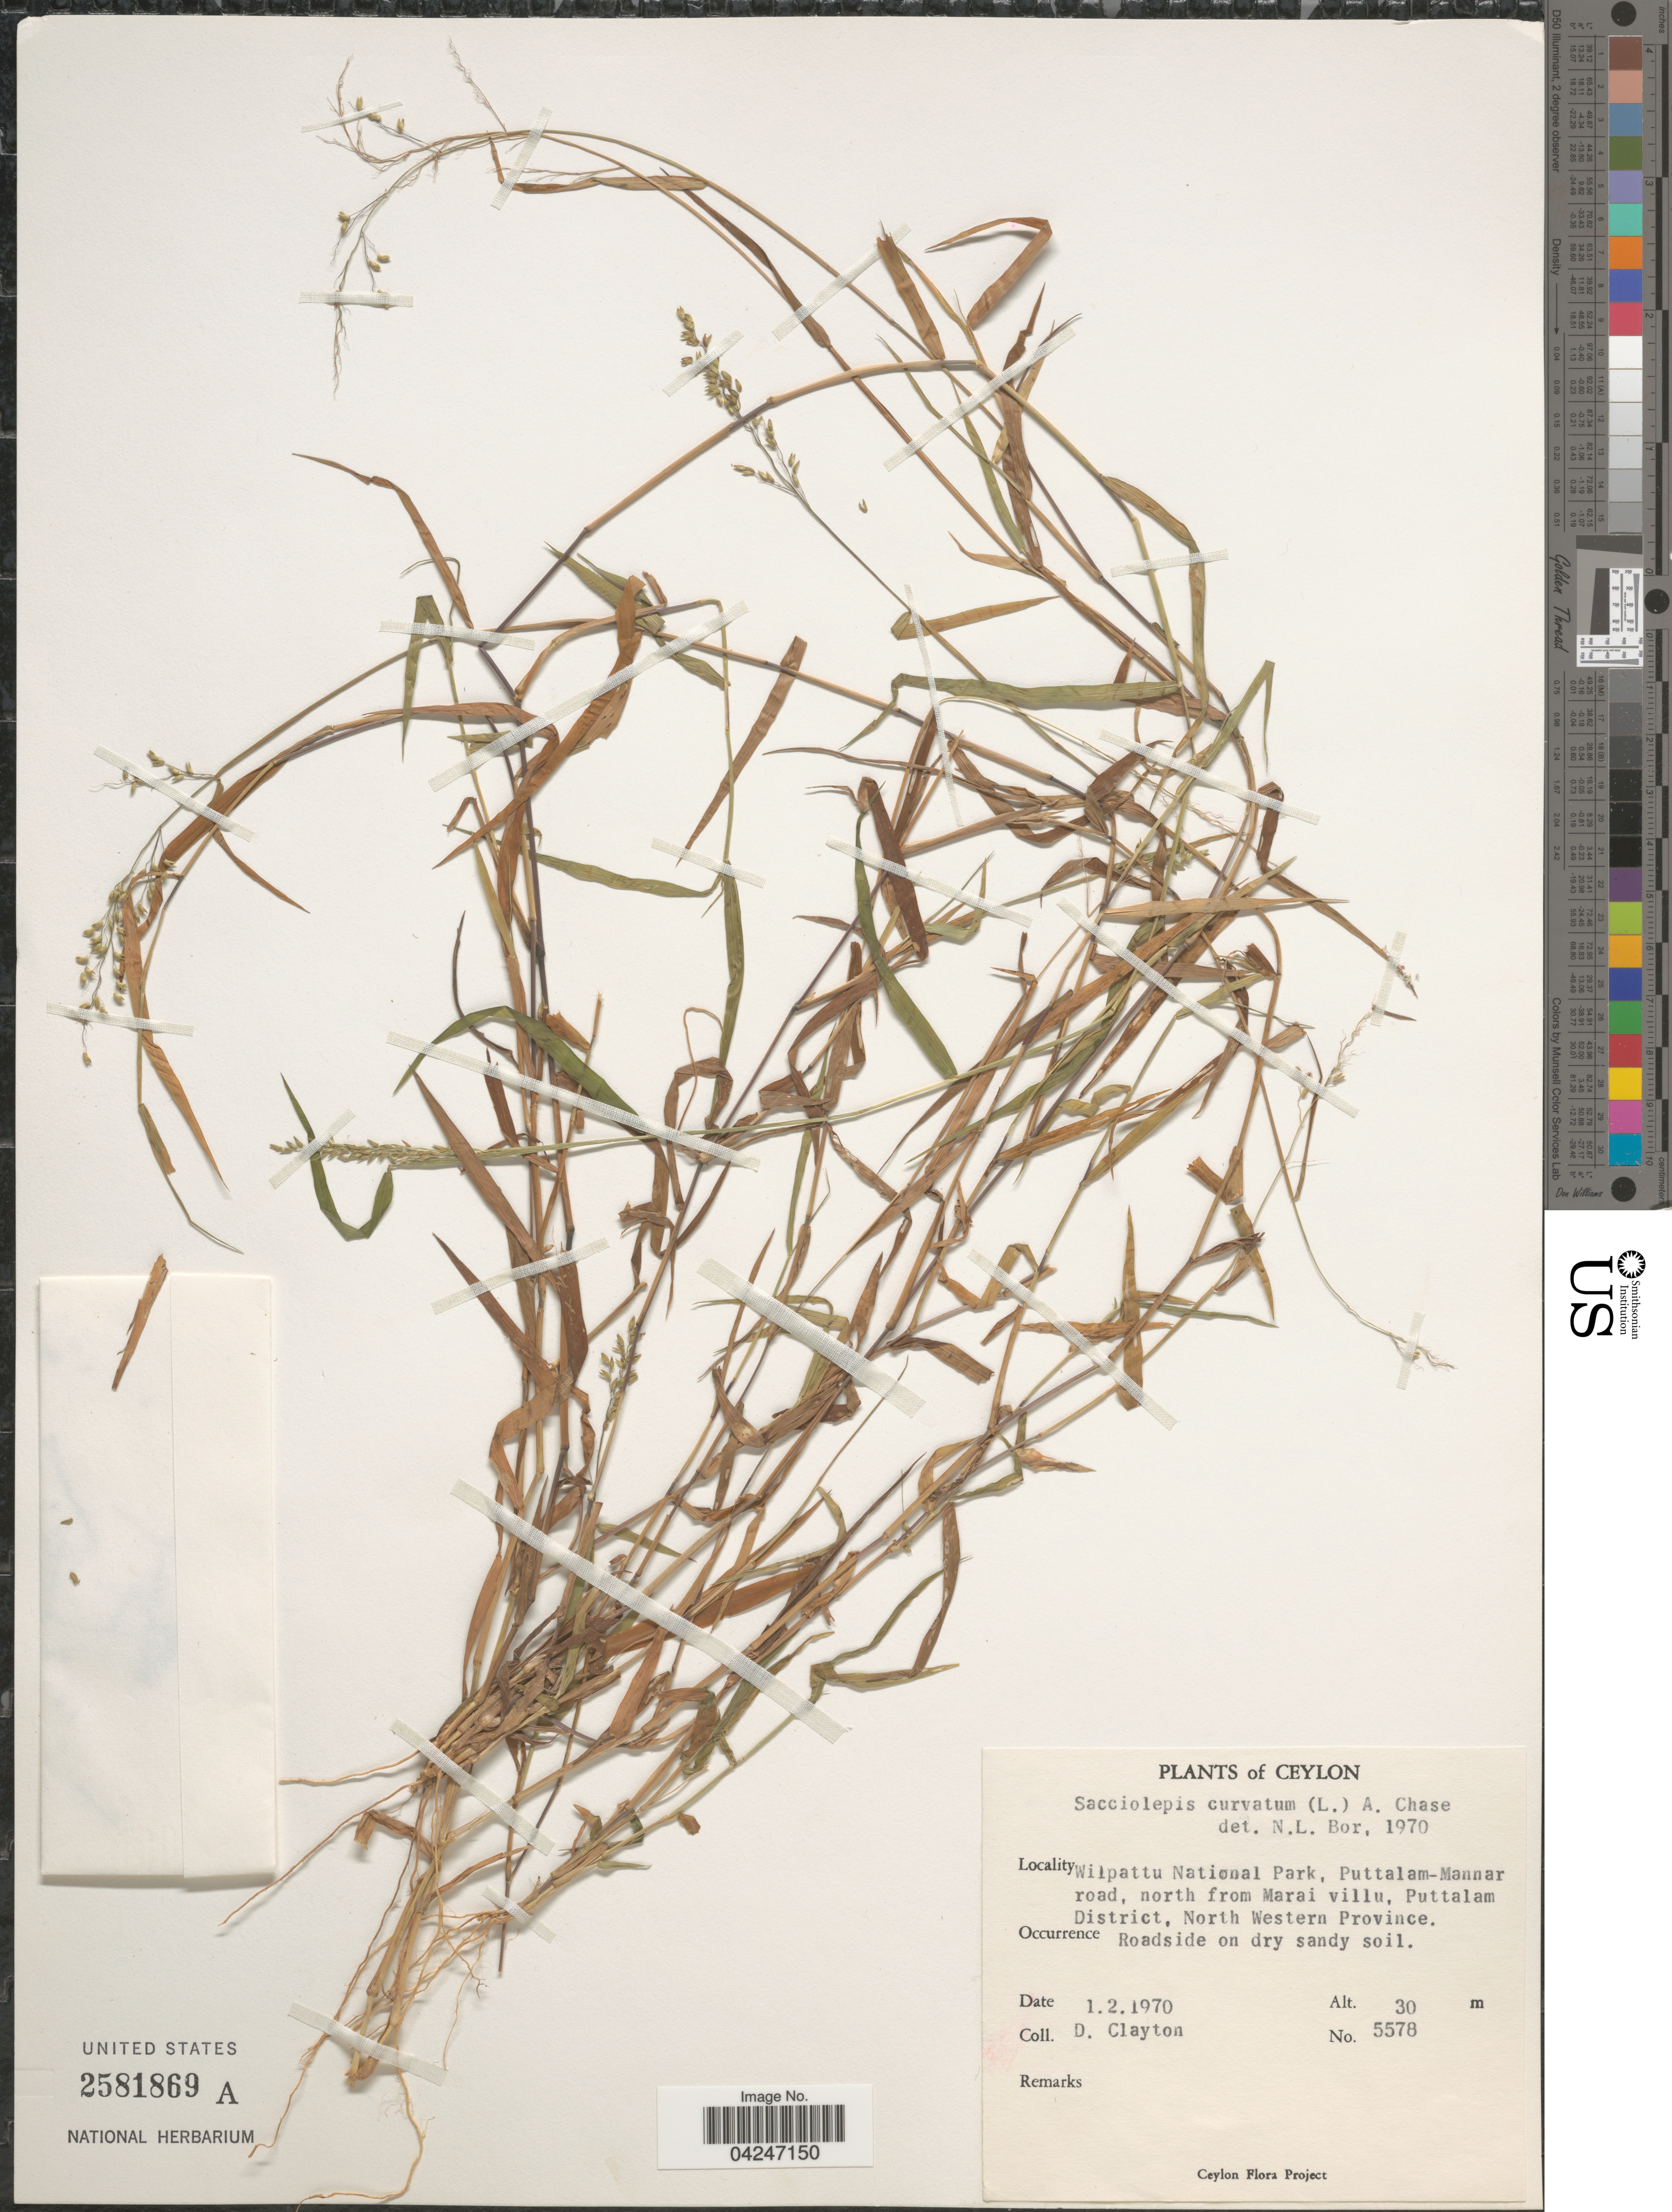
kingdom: Plantae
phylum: Tracheophyta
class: Liliopsida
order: Poales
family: Poaceae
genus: Sacciolepis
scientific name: Sacciolepis curvata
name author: (L.) Chase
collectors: D. Clayton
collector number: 5578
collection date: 1970-02-01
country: Sri Lanka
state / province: North Western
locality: Ceylon. Wilpattu National Park, Puttalam-Mannar road, north from Marai villu, Puttalam District. Roadside on dry sandy soil.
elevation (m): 30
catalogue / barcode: US 2581869A